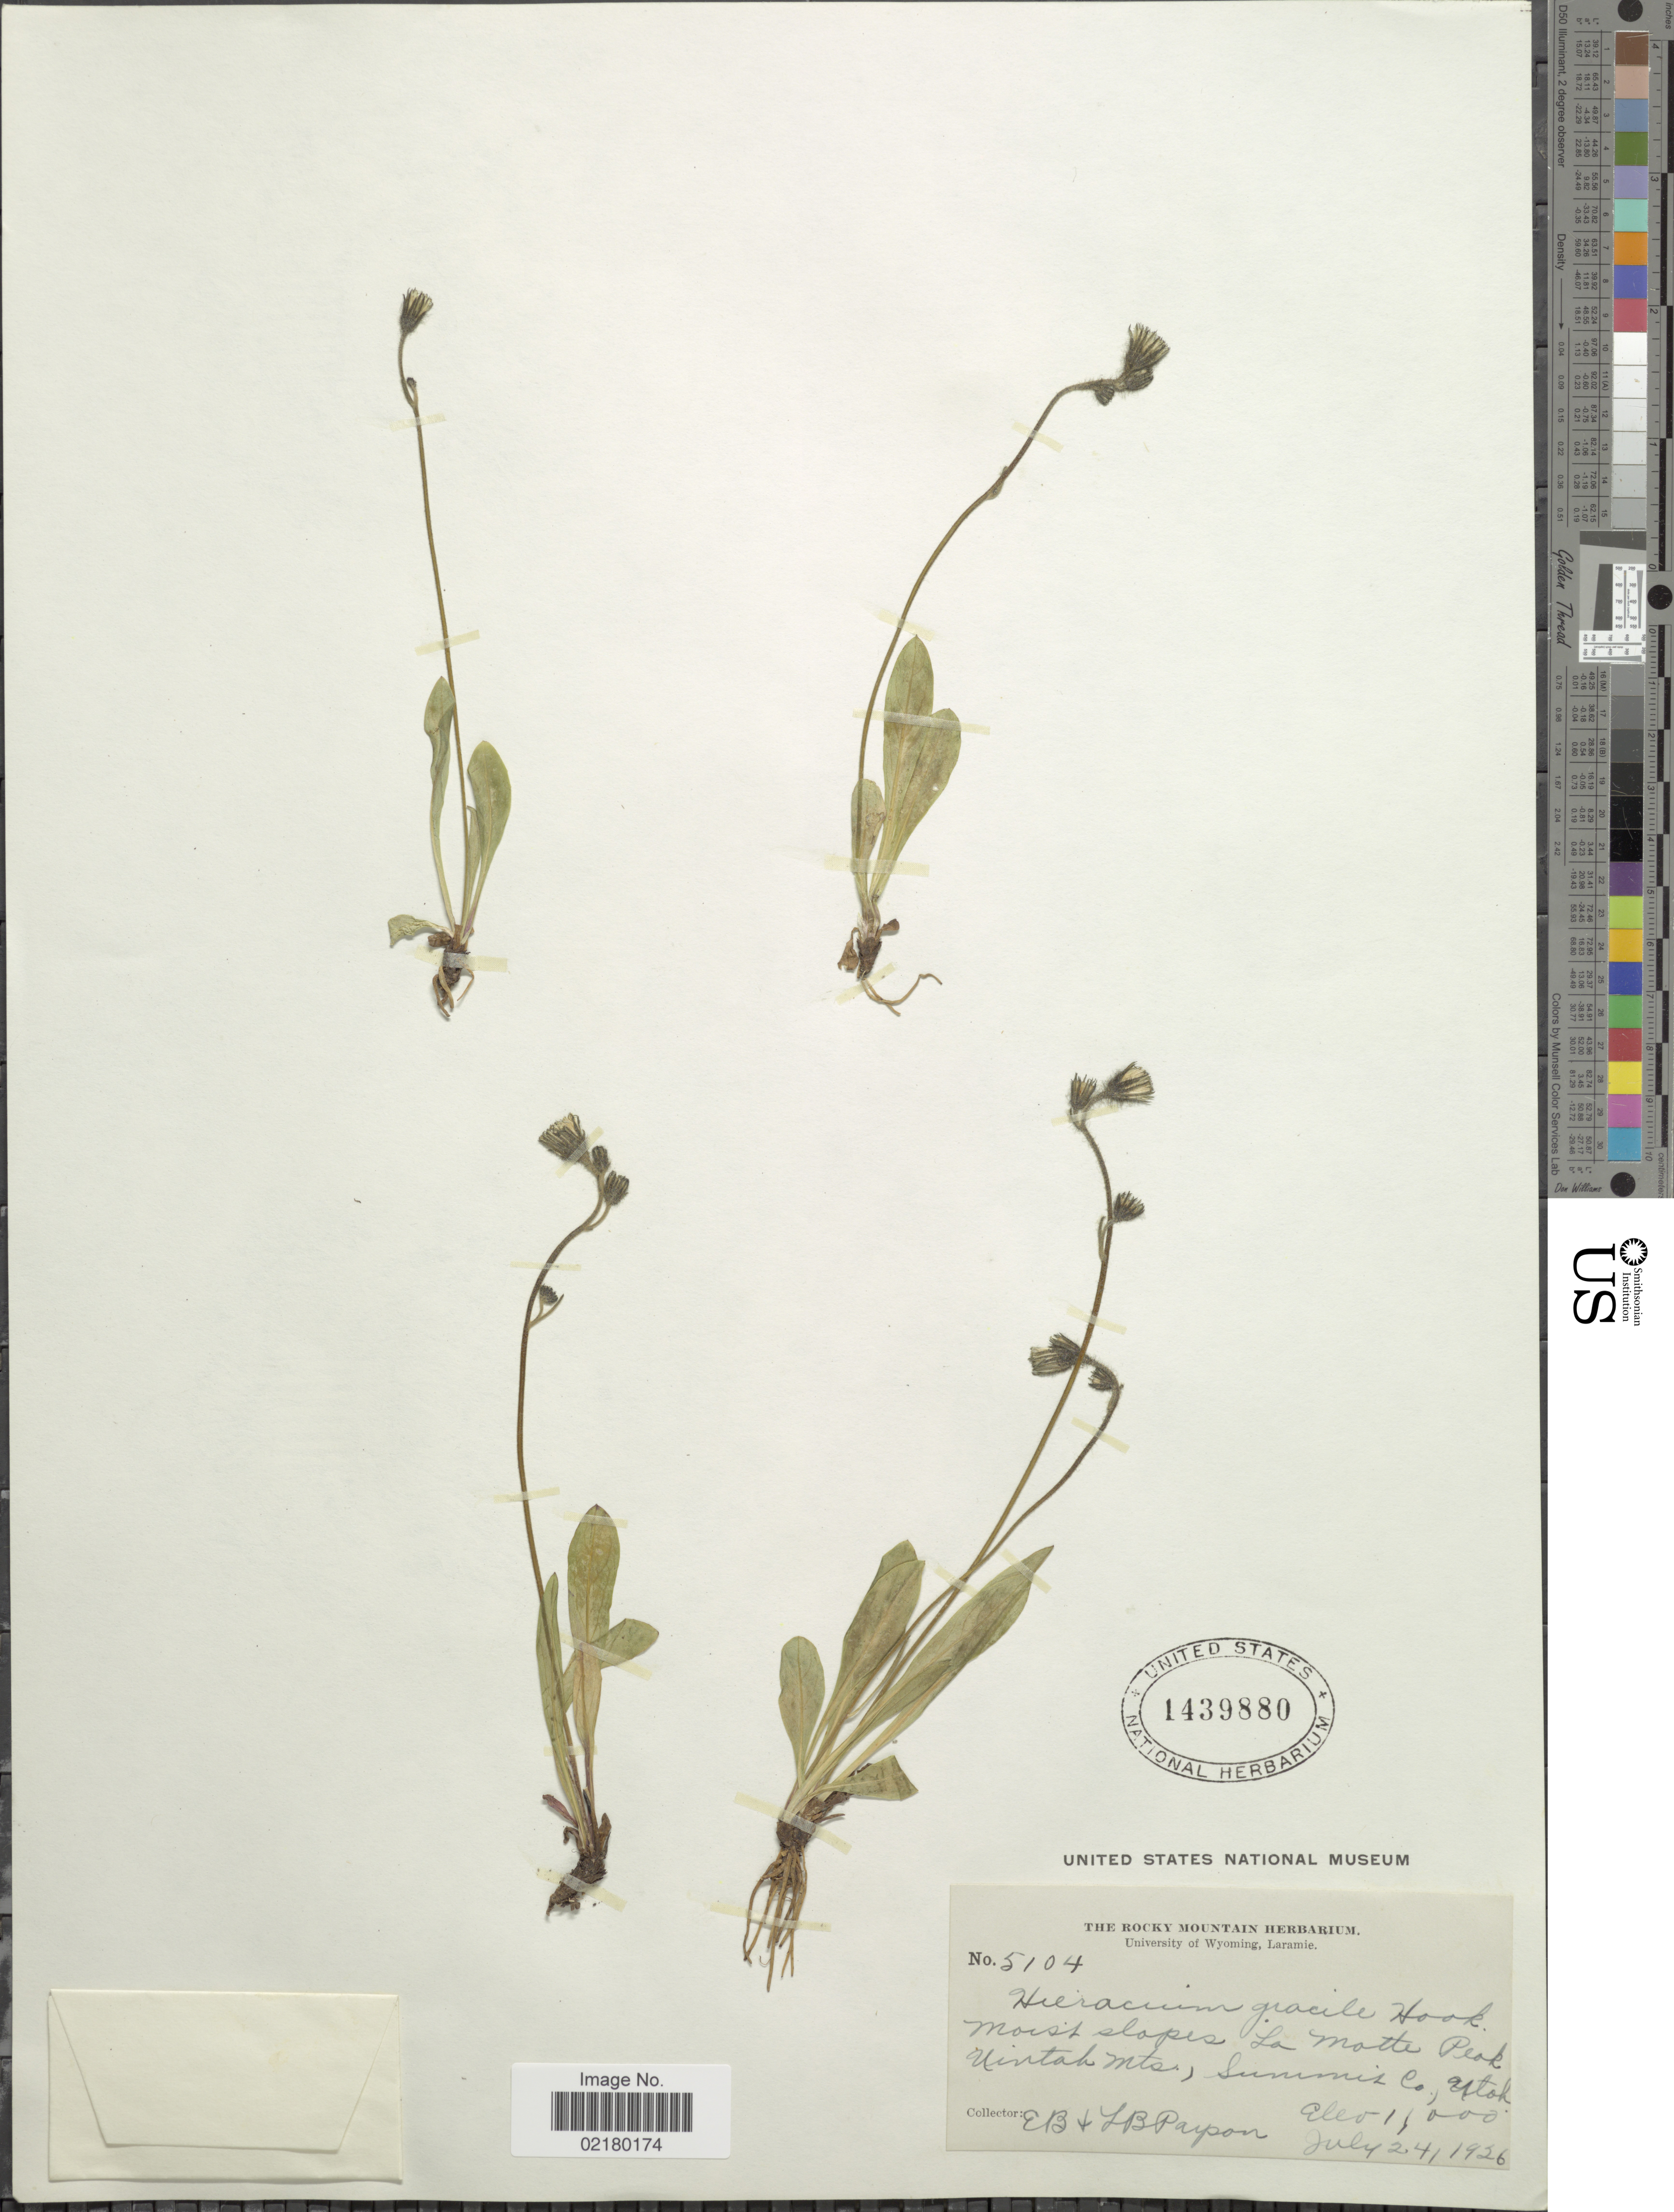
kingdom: Plantae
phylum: Tracheophyta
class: Magnoliopsida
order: Asterales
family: Asteraceae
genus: Hieracium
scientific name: Hieracium triste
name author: Willd. ex Spreng.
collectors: E. B. Payson & L. Payson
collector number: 5104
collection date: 1926-07-24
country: United States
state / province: Utah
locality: Moist slopes La Motte Peak Uintah Mts, Summit Co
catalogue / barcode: US 1439880